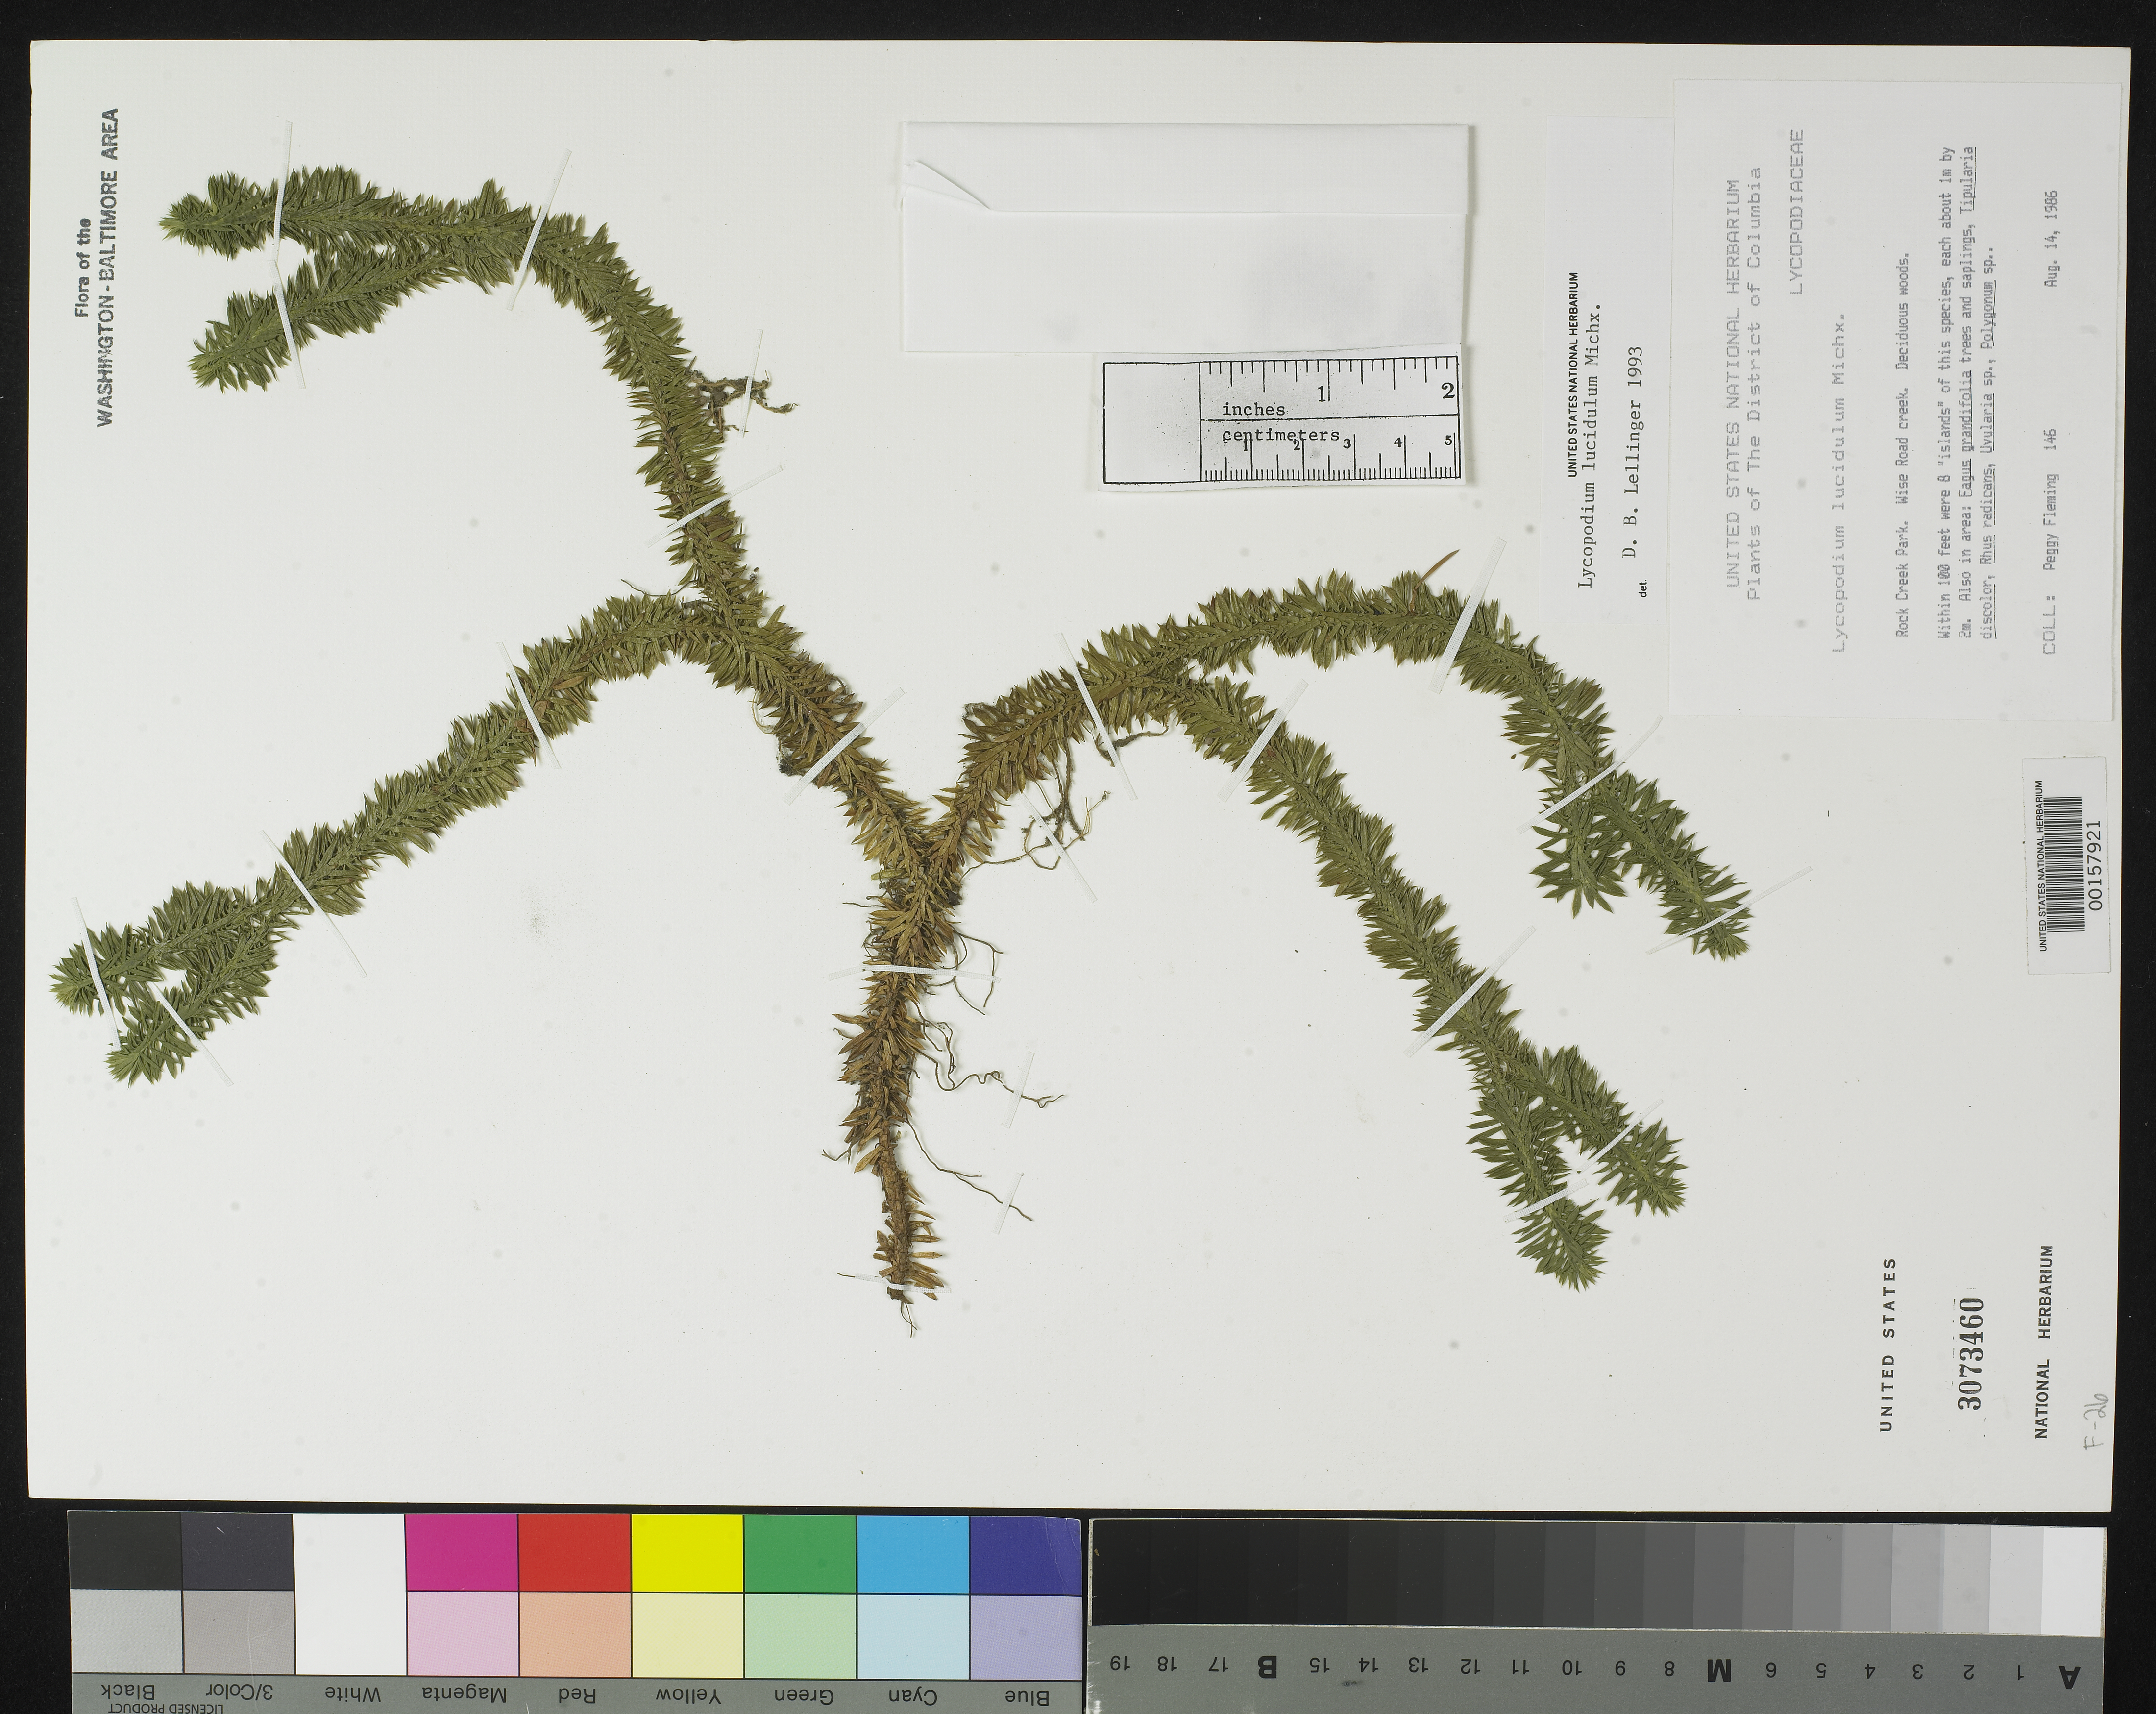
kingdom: Plantae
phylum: Tracheophyta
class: Lycopodiopsida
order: Lycopodiales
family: Lycopodiaceae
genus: Huperzia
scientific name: Huperzia lucidula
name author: (Michx.) Trevis.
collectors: P. Fleming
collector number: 146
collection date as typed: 14 Aug 1986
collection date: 1986-08-14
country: United States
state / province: District of Columbia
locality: Rock Creek Park. Wise Road Creek.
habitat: Deciduous woods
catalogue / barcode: US 3073460